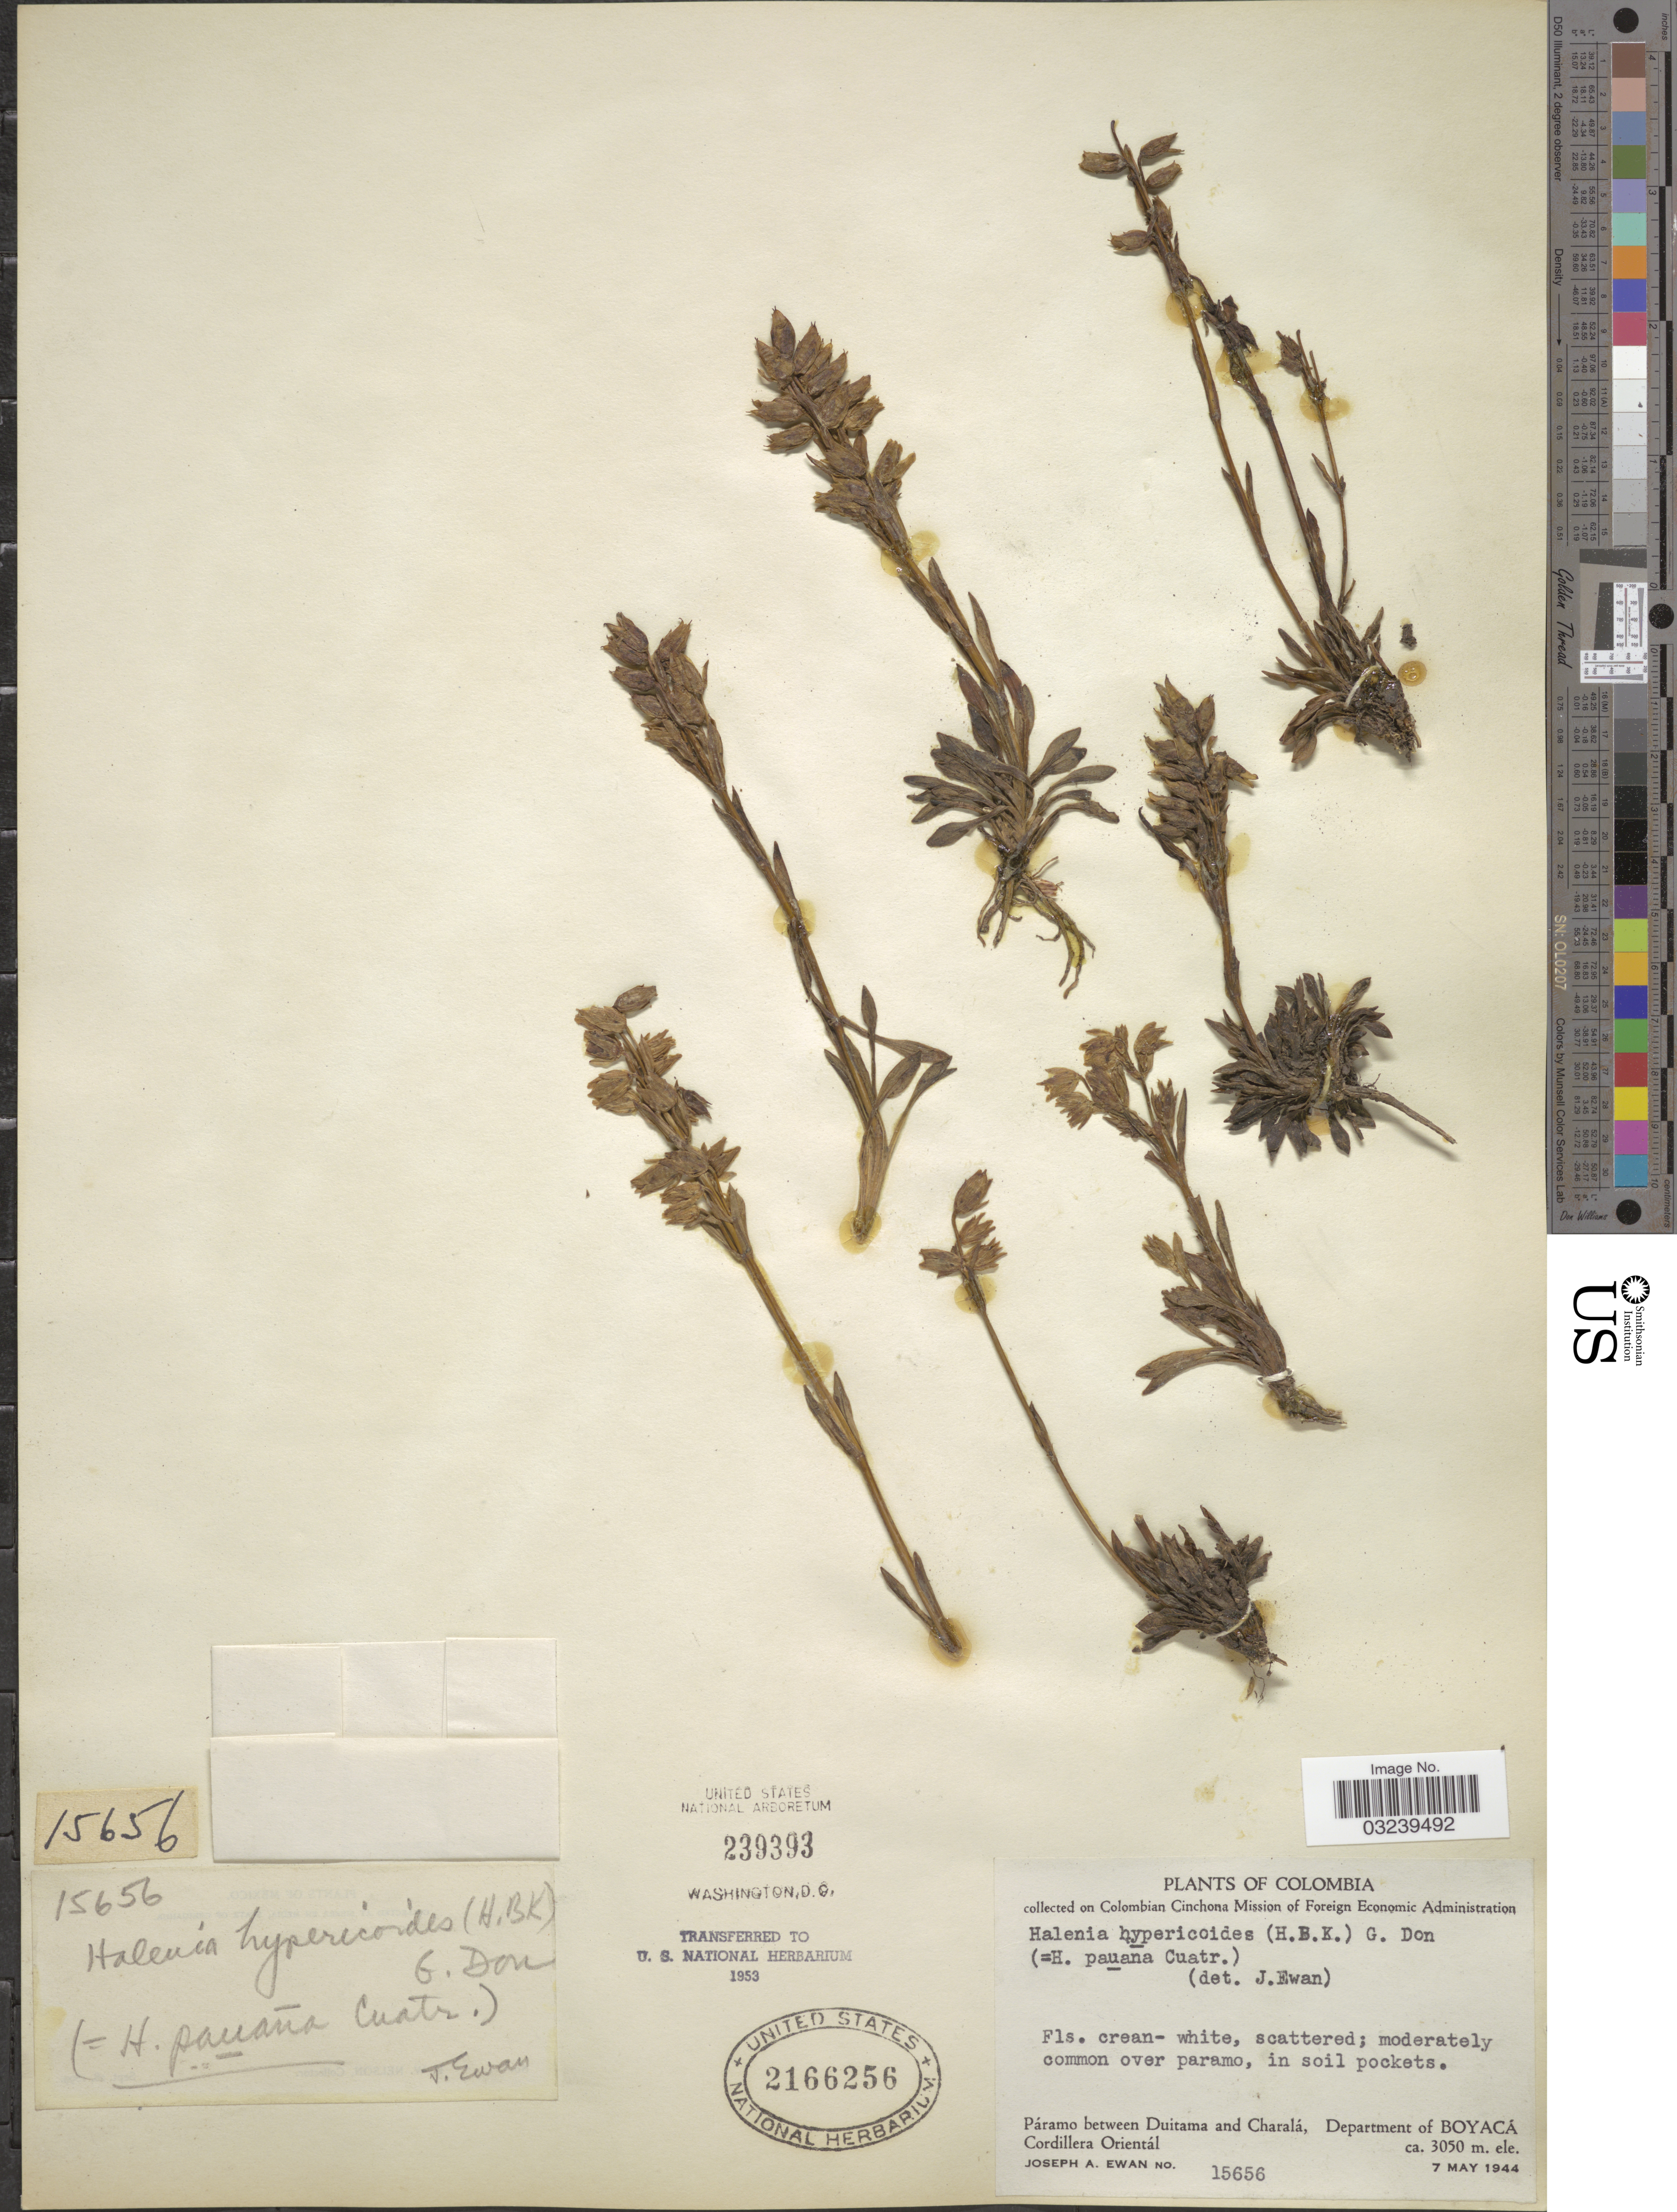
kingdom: Plantae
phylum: Tracheophyta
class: Magnoliopsida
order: Gentianales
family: Gentianaceae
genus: Halenia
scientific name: Halenia hypericoides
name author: (Kunth) G. Don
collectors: J. A. Ewan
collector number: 15656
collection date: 1944-05-07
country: Colombia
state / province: Boyacá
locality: Páramo between Duitama and Charaltá, Department of Boyacá, Cordillera Oriental.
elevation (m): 3050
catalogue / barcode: US 2166256